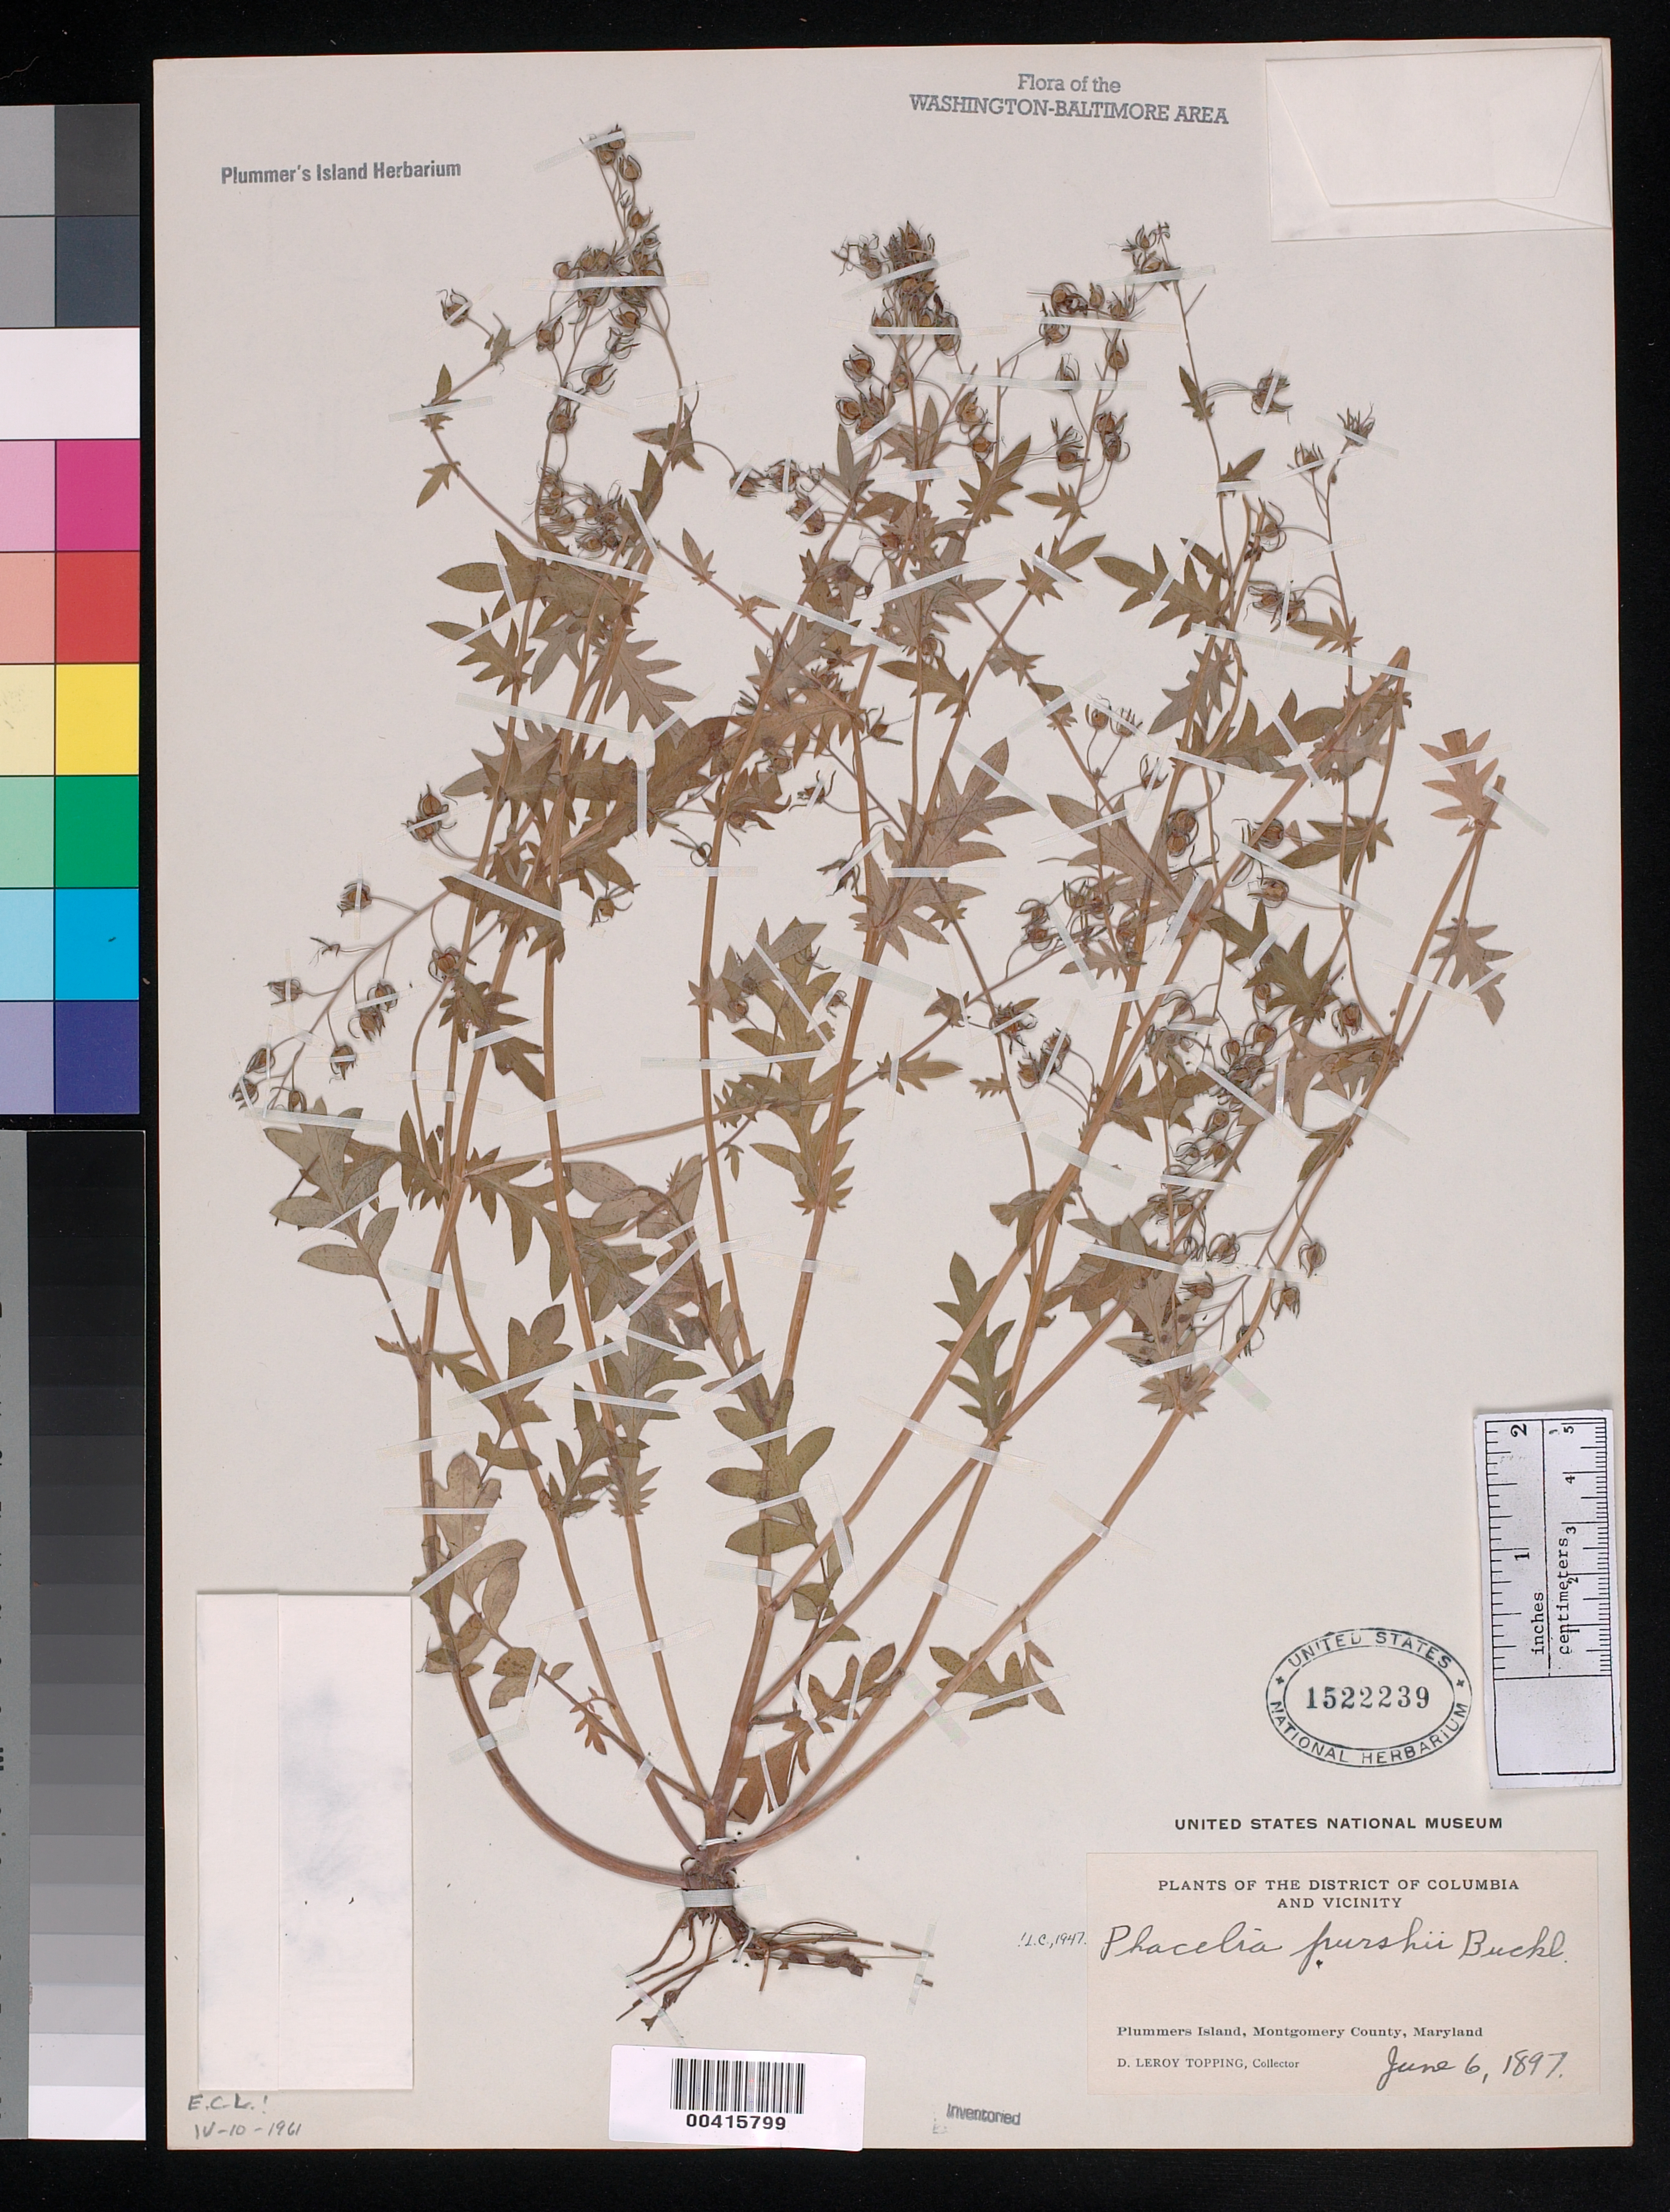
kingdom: Plantae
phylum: Tracheophyta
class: Magnoliopsida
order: Boraginales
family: Hydrophyllaceae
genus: Phacelia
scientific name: Phacelia purshii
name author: Buckley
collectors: D. L. Topping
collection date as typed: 06 Jun 1897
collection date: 1897-06-06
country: United States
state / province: Maryland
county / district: Montgomery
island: Plummers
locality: Plummer's Island C. & O. Canal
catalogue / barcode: US 1522239